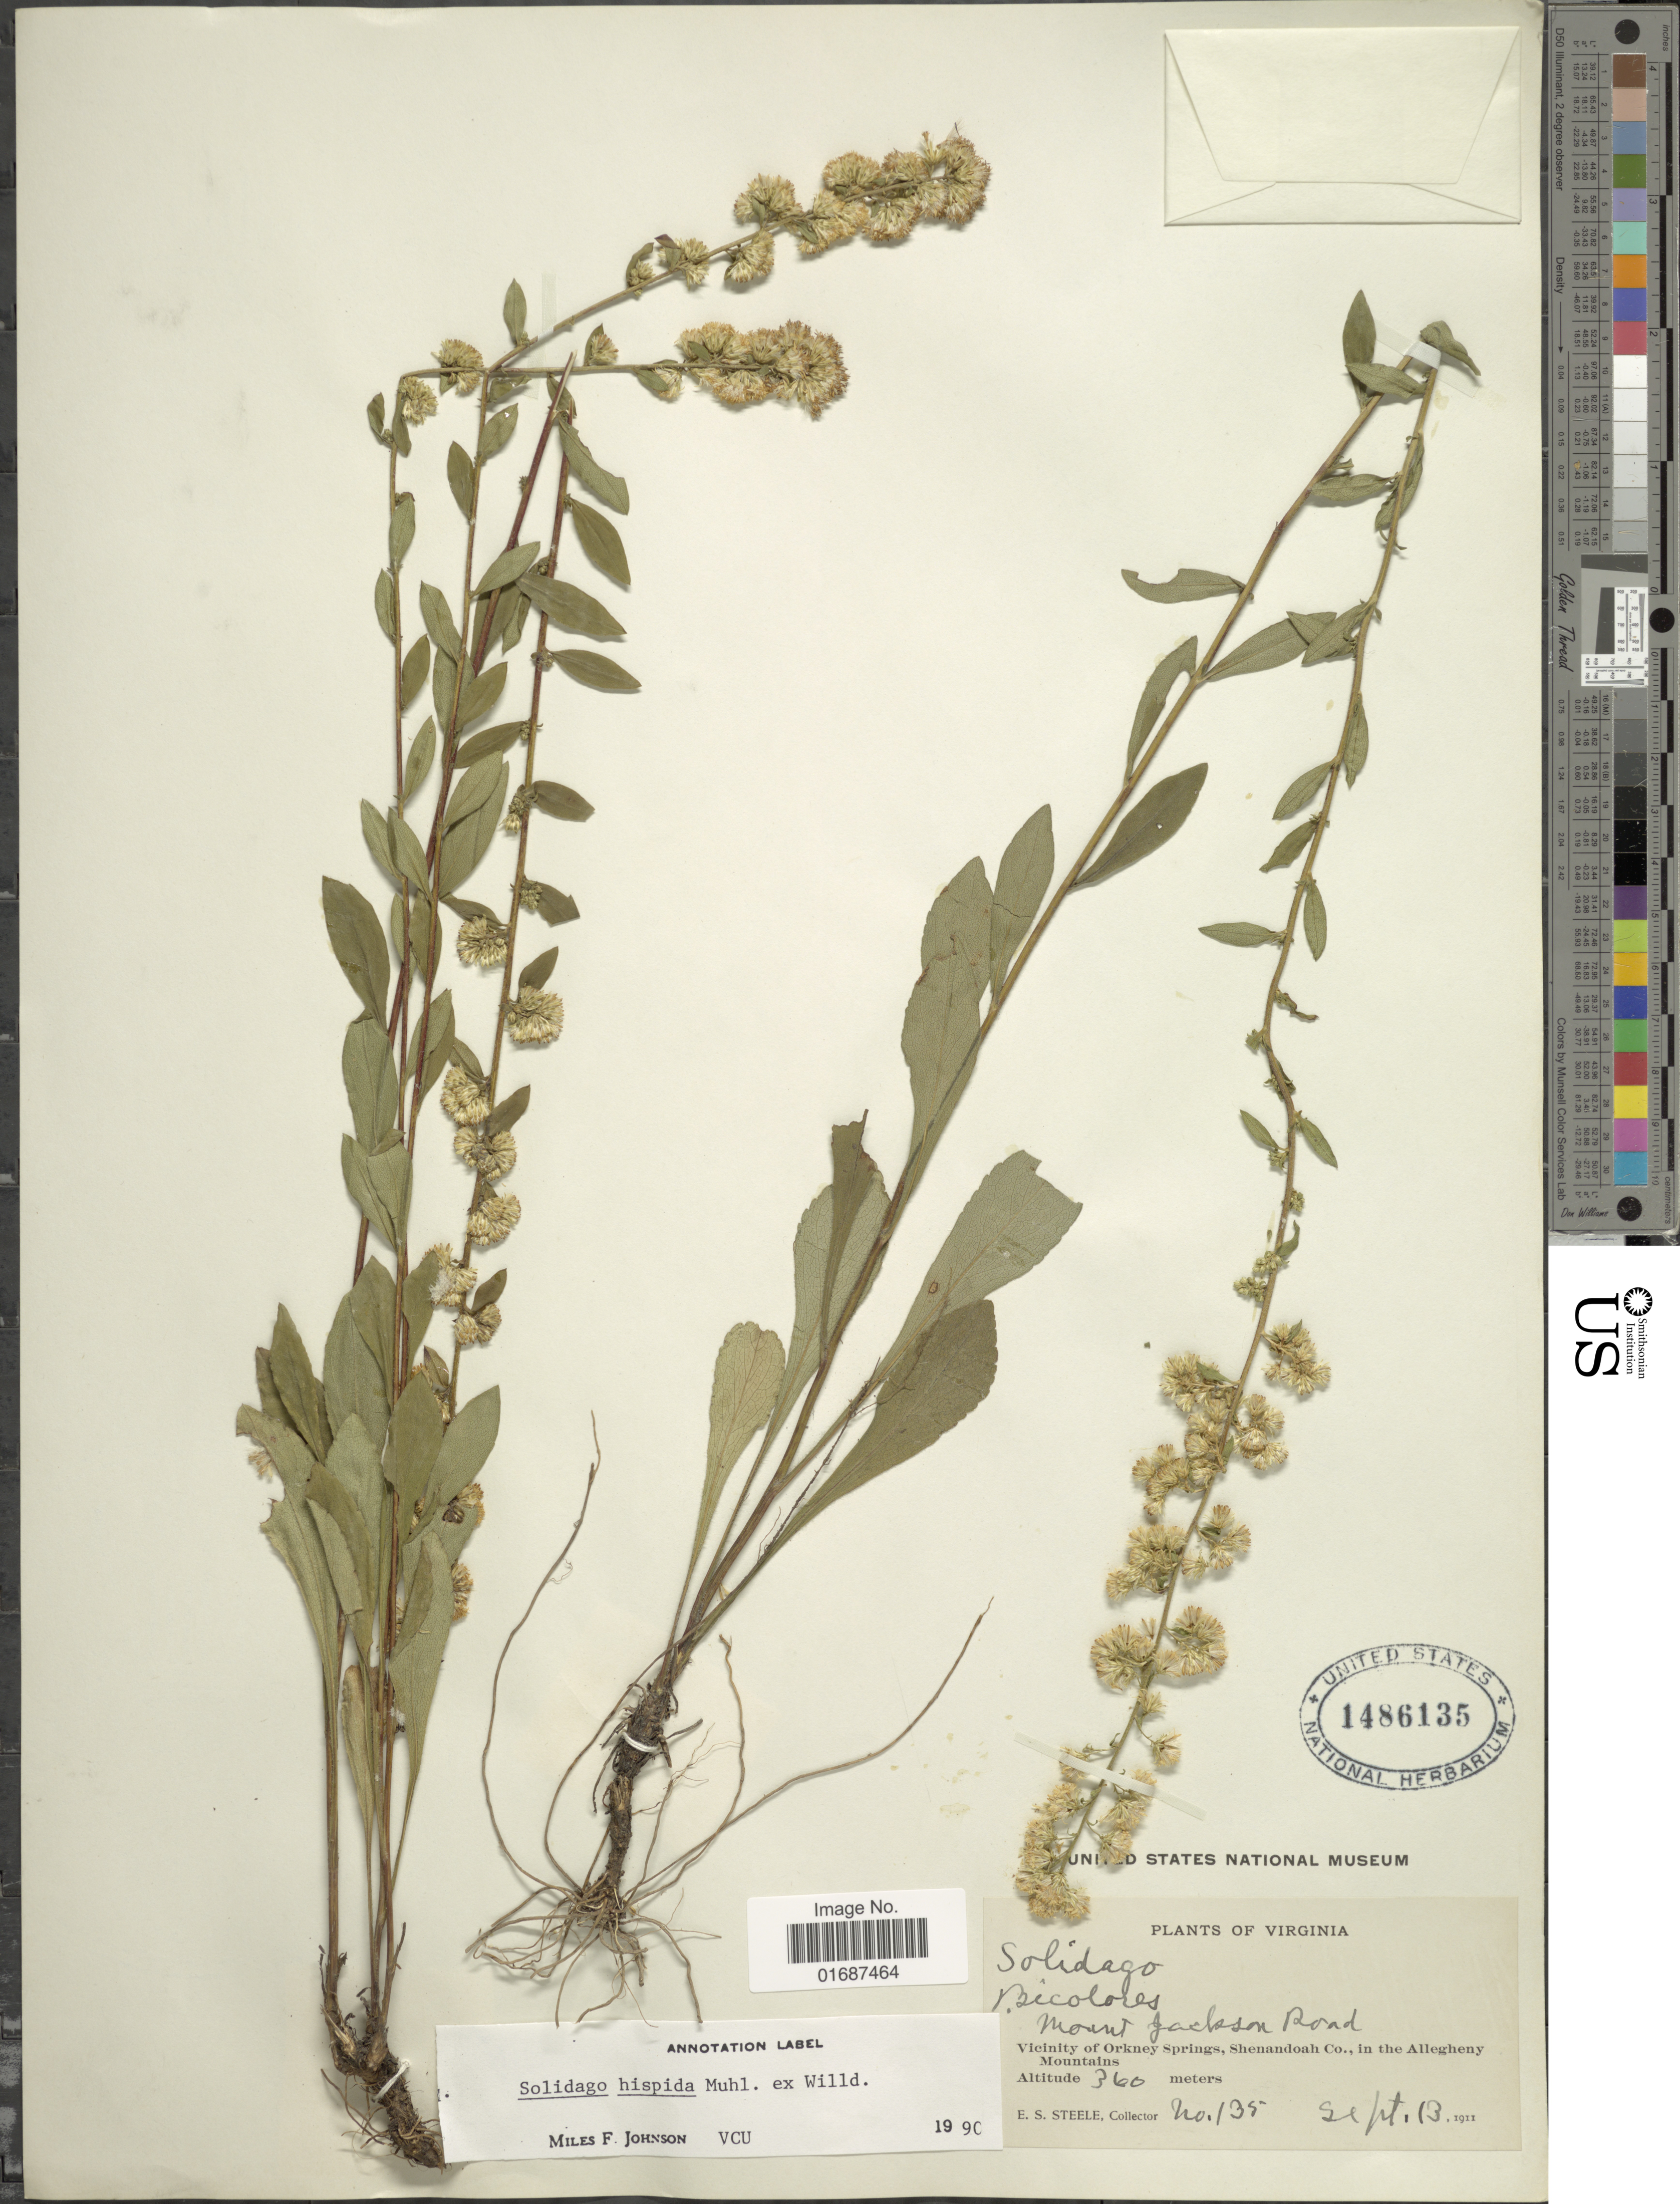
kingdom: Plantae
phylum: Tracheophyta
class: Magnoliopsida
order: Asterales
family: Asteraceae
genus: Solidago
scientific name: Solidago hispida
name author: Muhl. ex Willd.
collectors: E. Steele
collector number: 135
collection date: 1911-09-13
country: United States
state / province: Virginia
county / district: Shenandoah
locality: Mount Jackson Road. Vicinity of Orkney Springs, Shenandoah Co., in the Alleghany Mountains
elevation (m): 360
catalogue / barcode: US 1486135